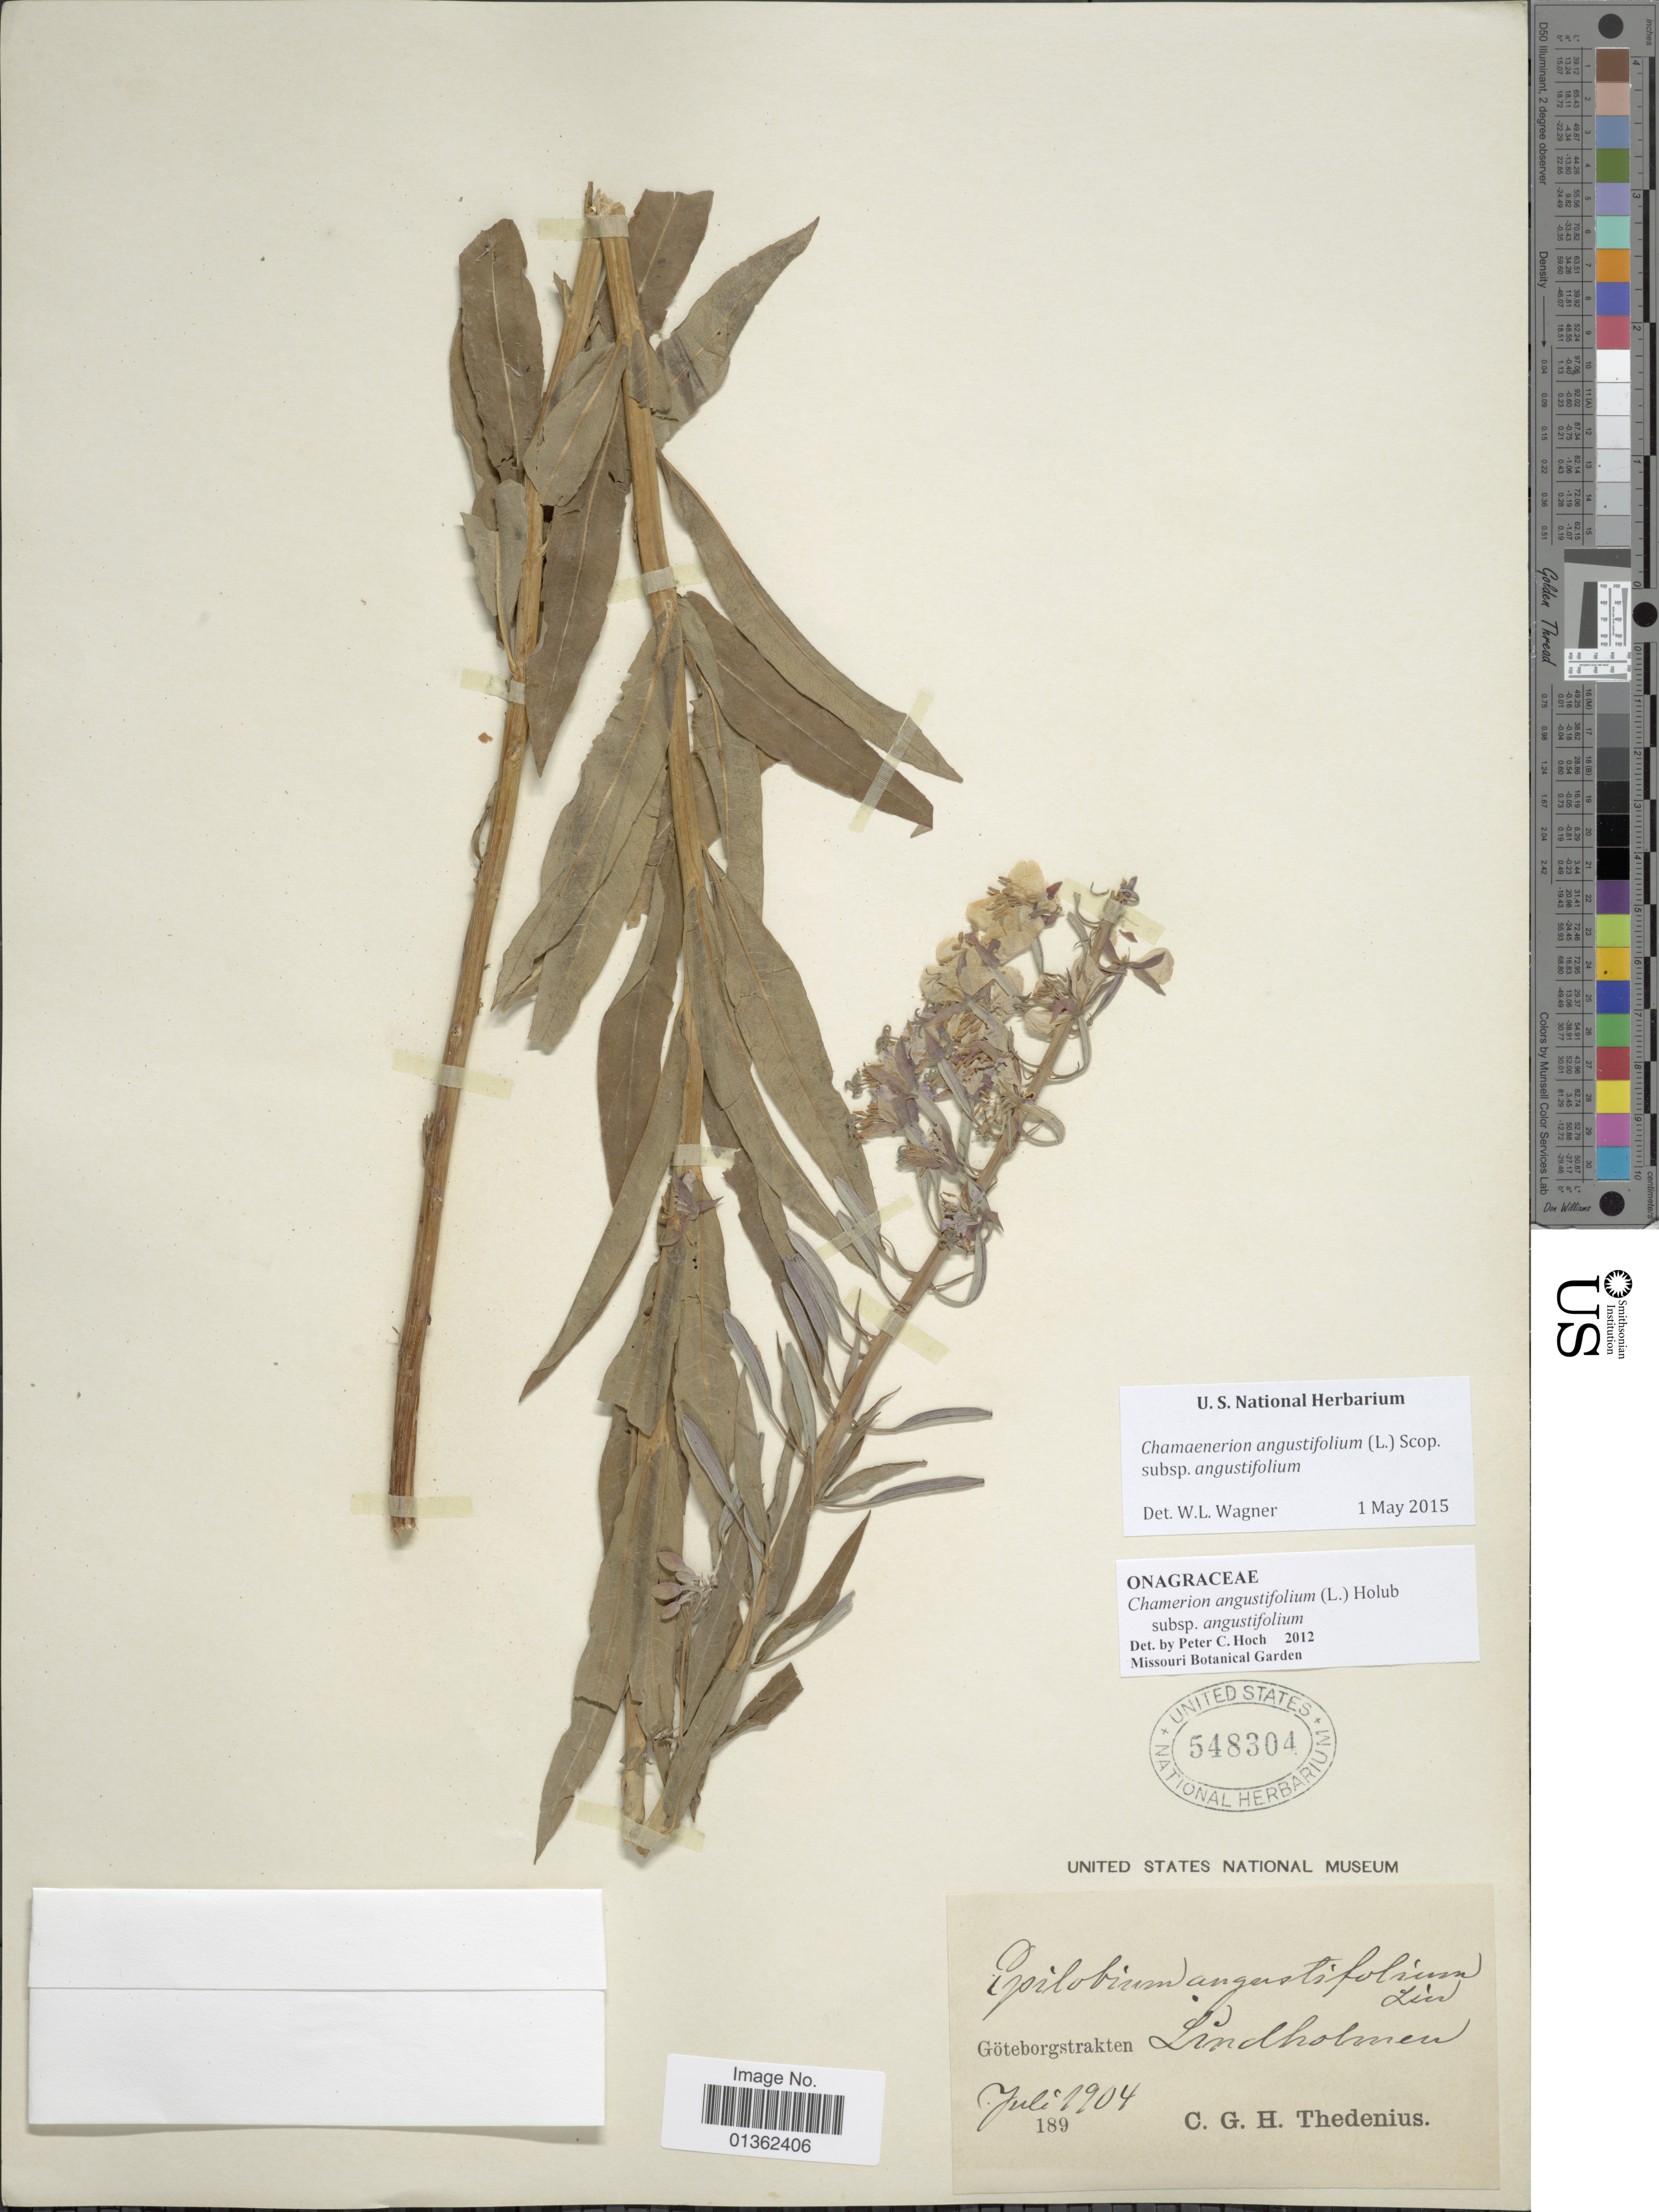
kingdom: Plantae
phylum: Tracheophyta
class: Magnoliopsida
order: Myrtales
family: Onagraceae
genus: Chamaenerion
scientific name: Chamaenerion angustifolium subsp. angustifolium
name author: (L.) Scop.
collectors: C. Thedenius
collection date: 1904-07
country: Sweden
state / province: Västra Götaland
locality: Göteborgstrakten Lindholmen.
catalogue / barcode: US 548304